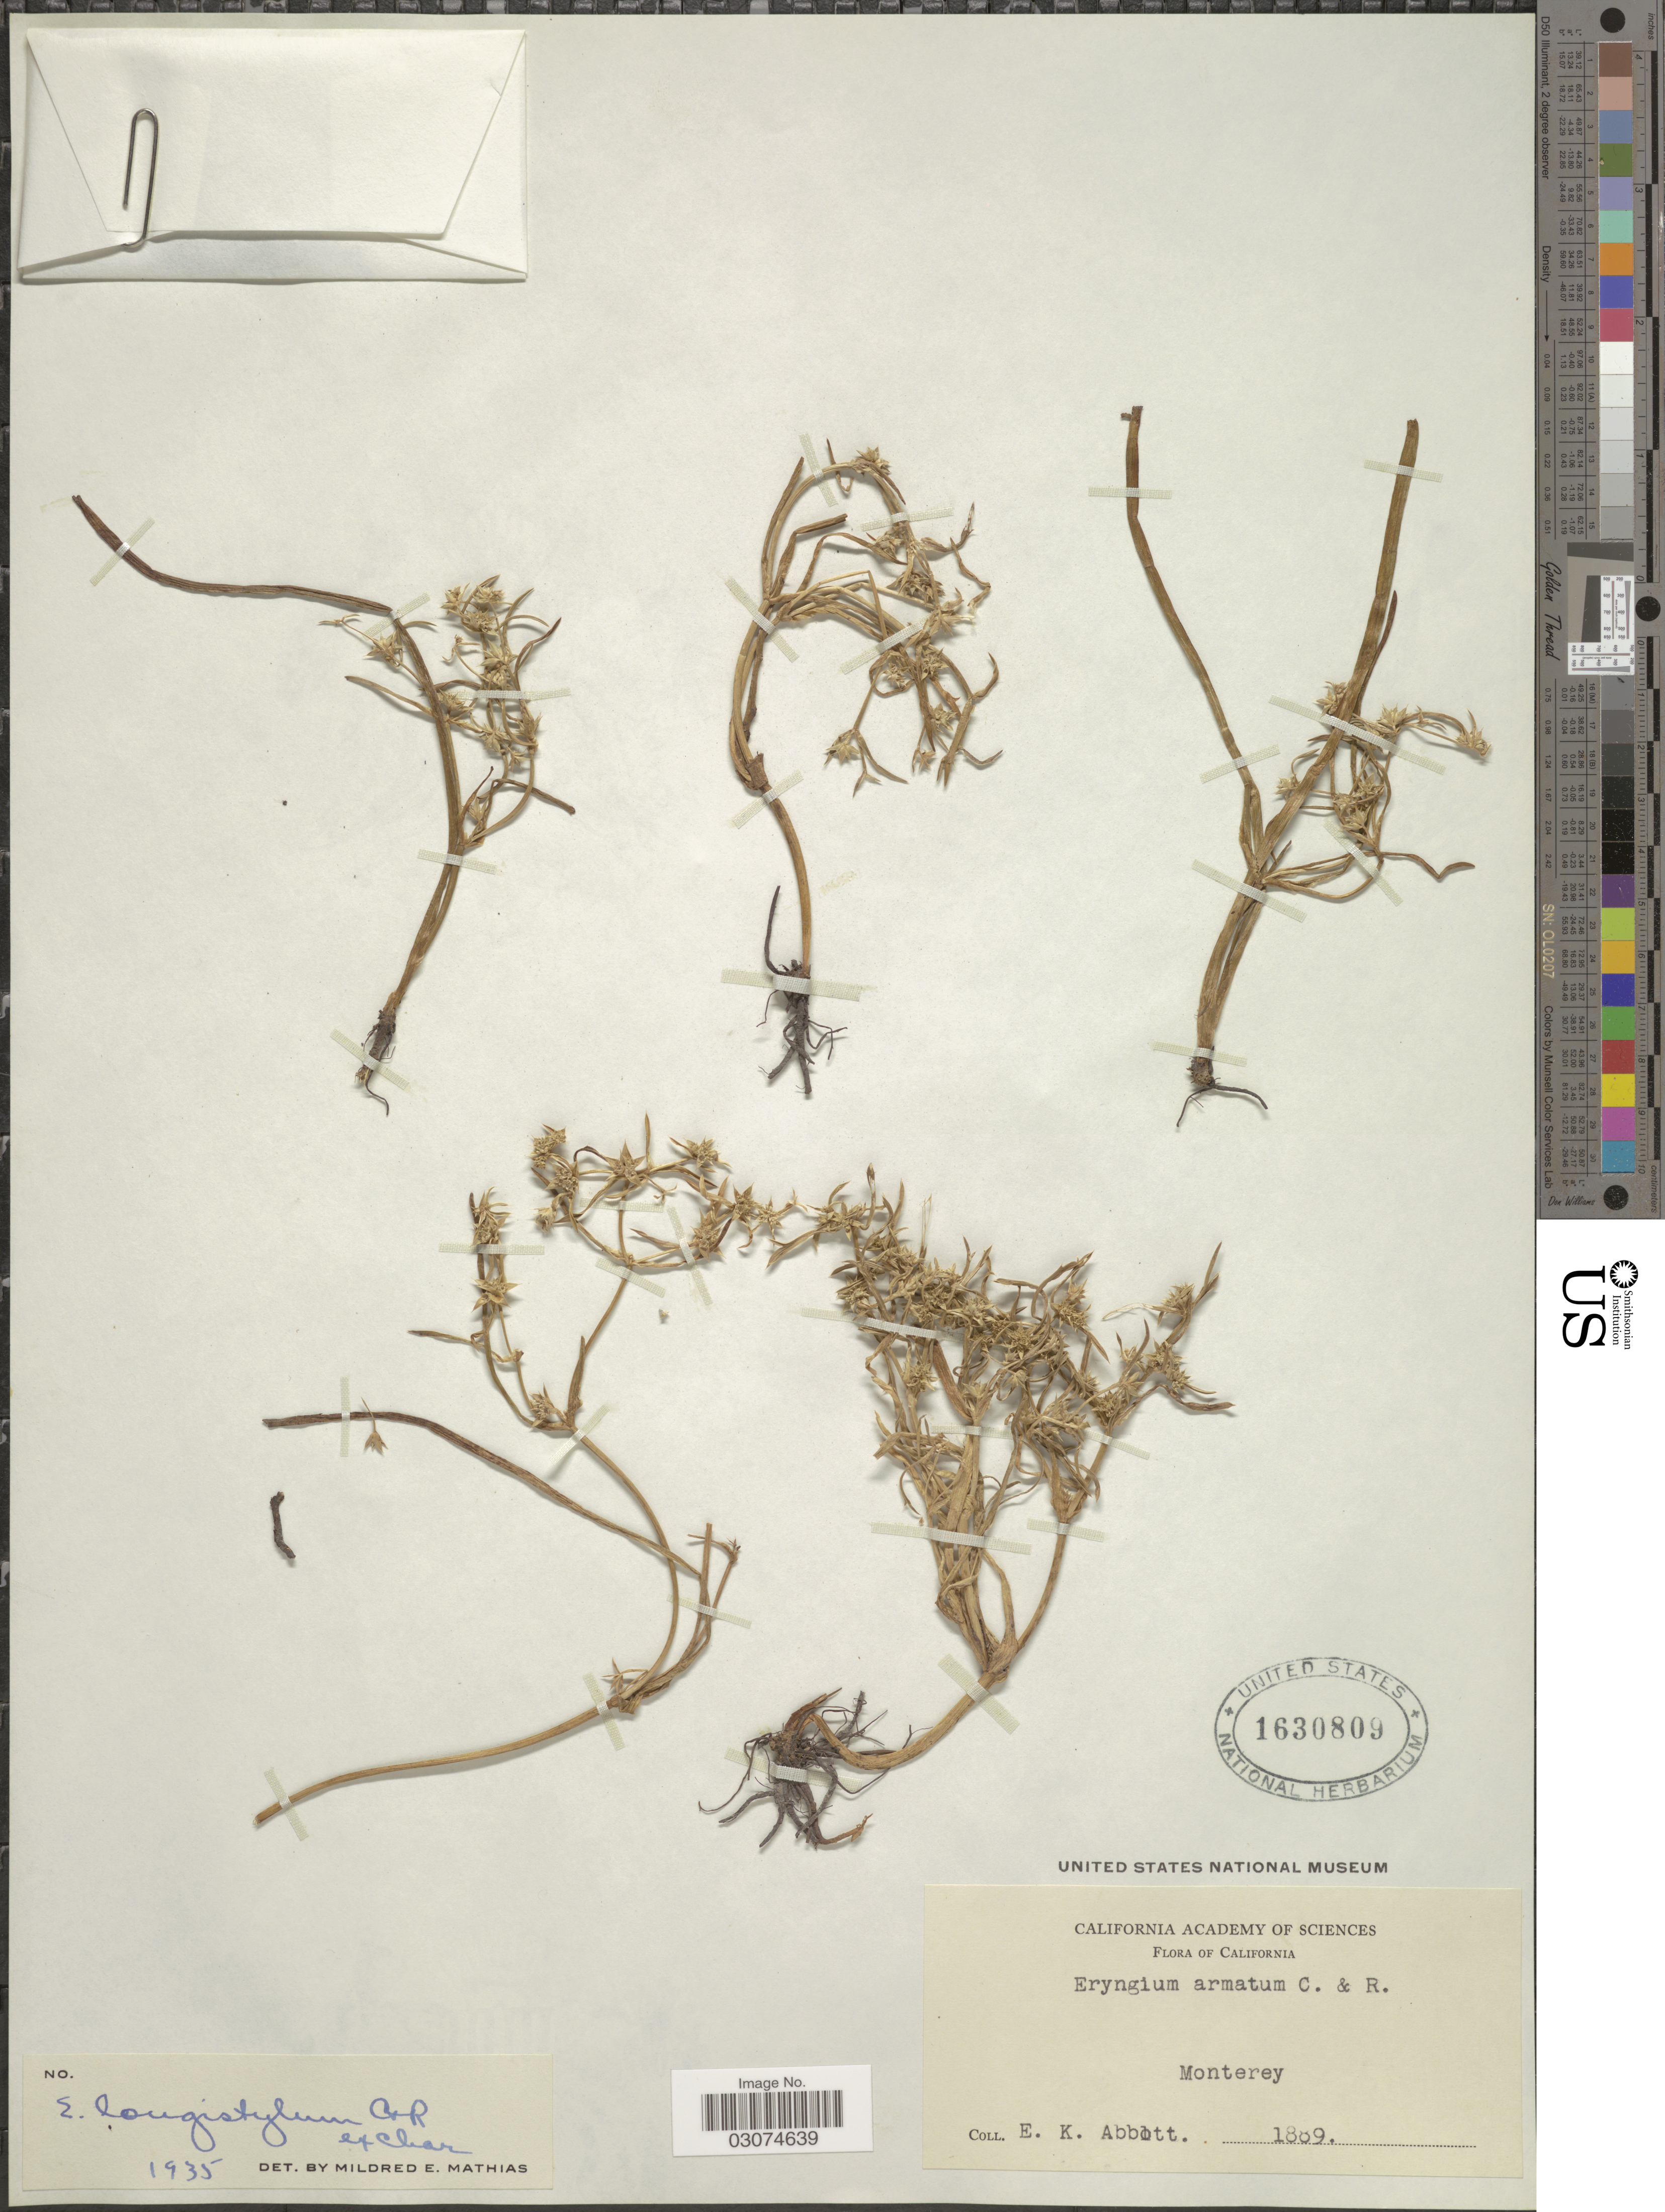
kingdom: Plantae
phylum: Tracheophyta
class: Magnoliopsida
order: Apiales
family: Apiaceae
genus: Eryngium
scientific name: Eryngium armatum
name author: (S. Watson) J.M. Coult. & Rose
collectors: E. Abbott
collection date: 1889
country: United States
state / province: California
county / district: Monterey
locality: Monterey.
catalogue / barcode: US 1630809